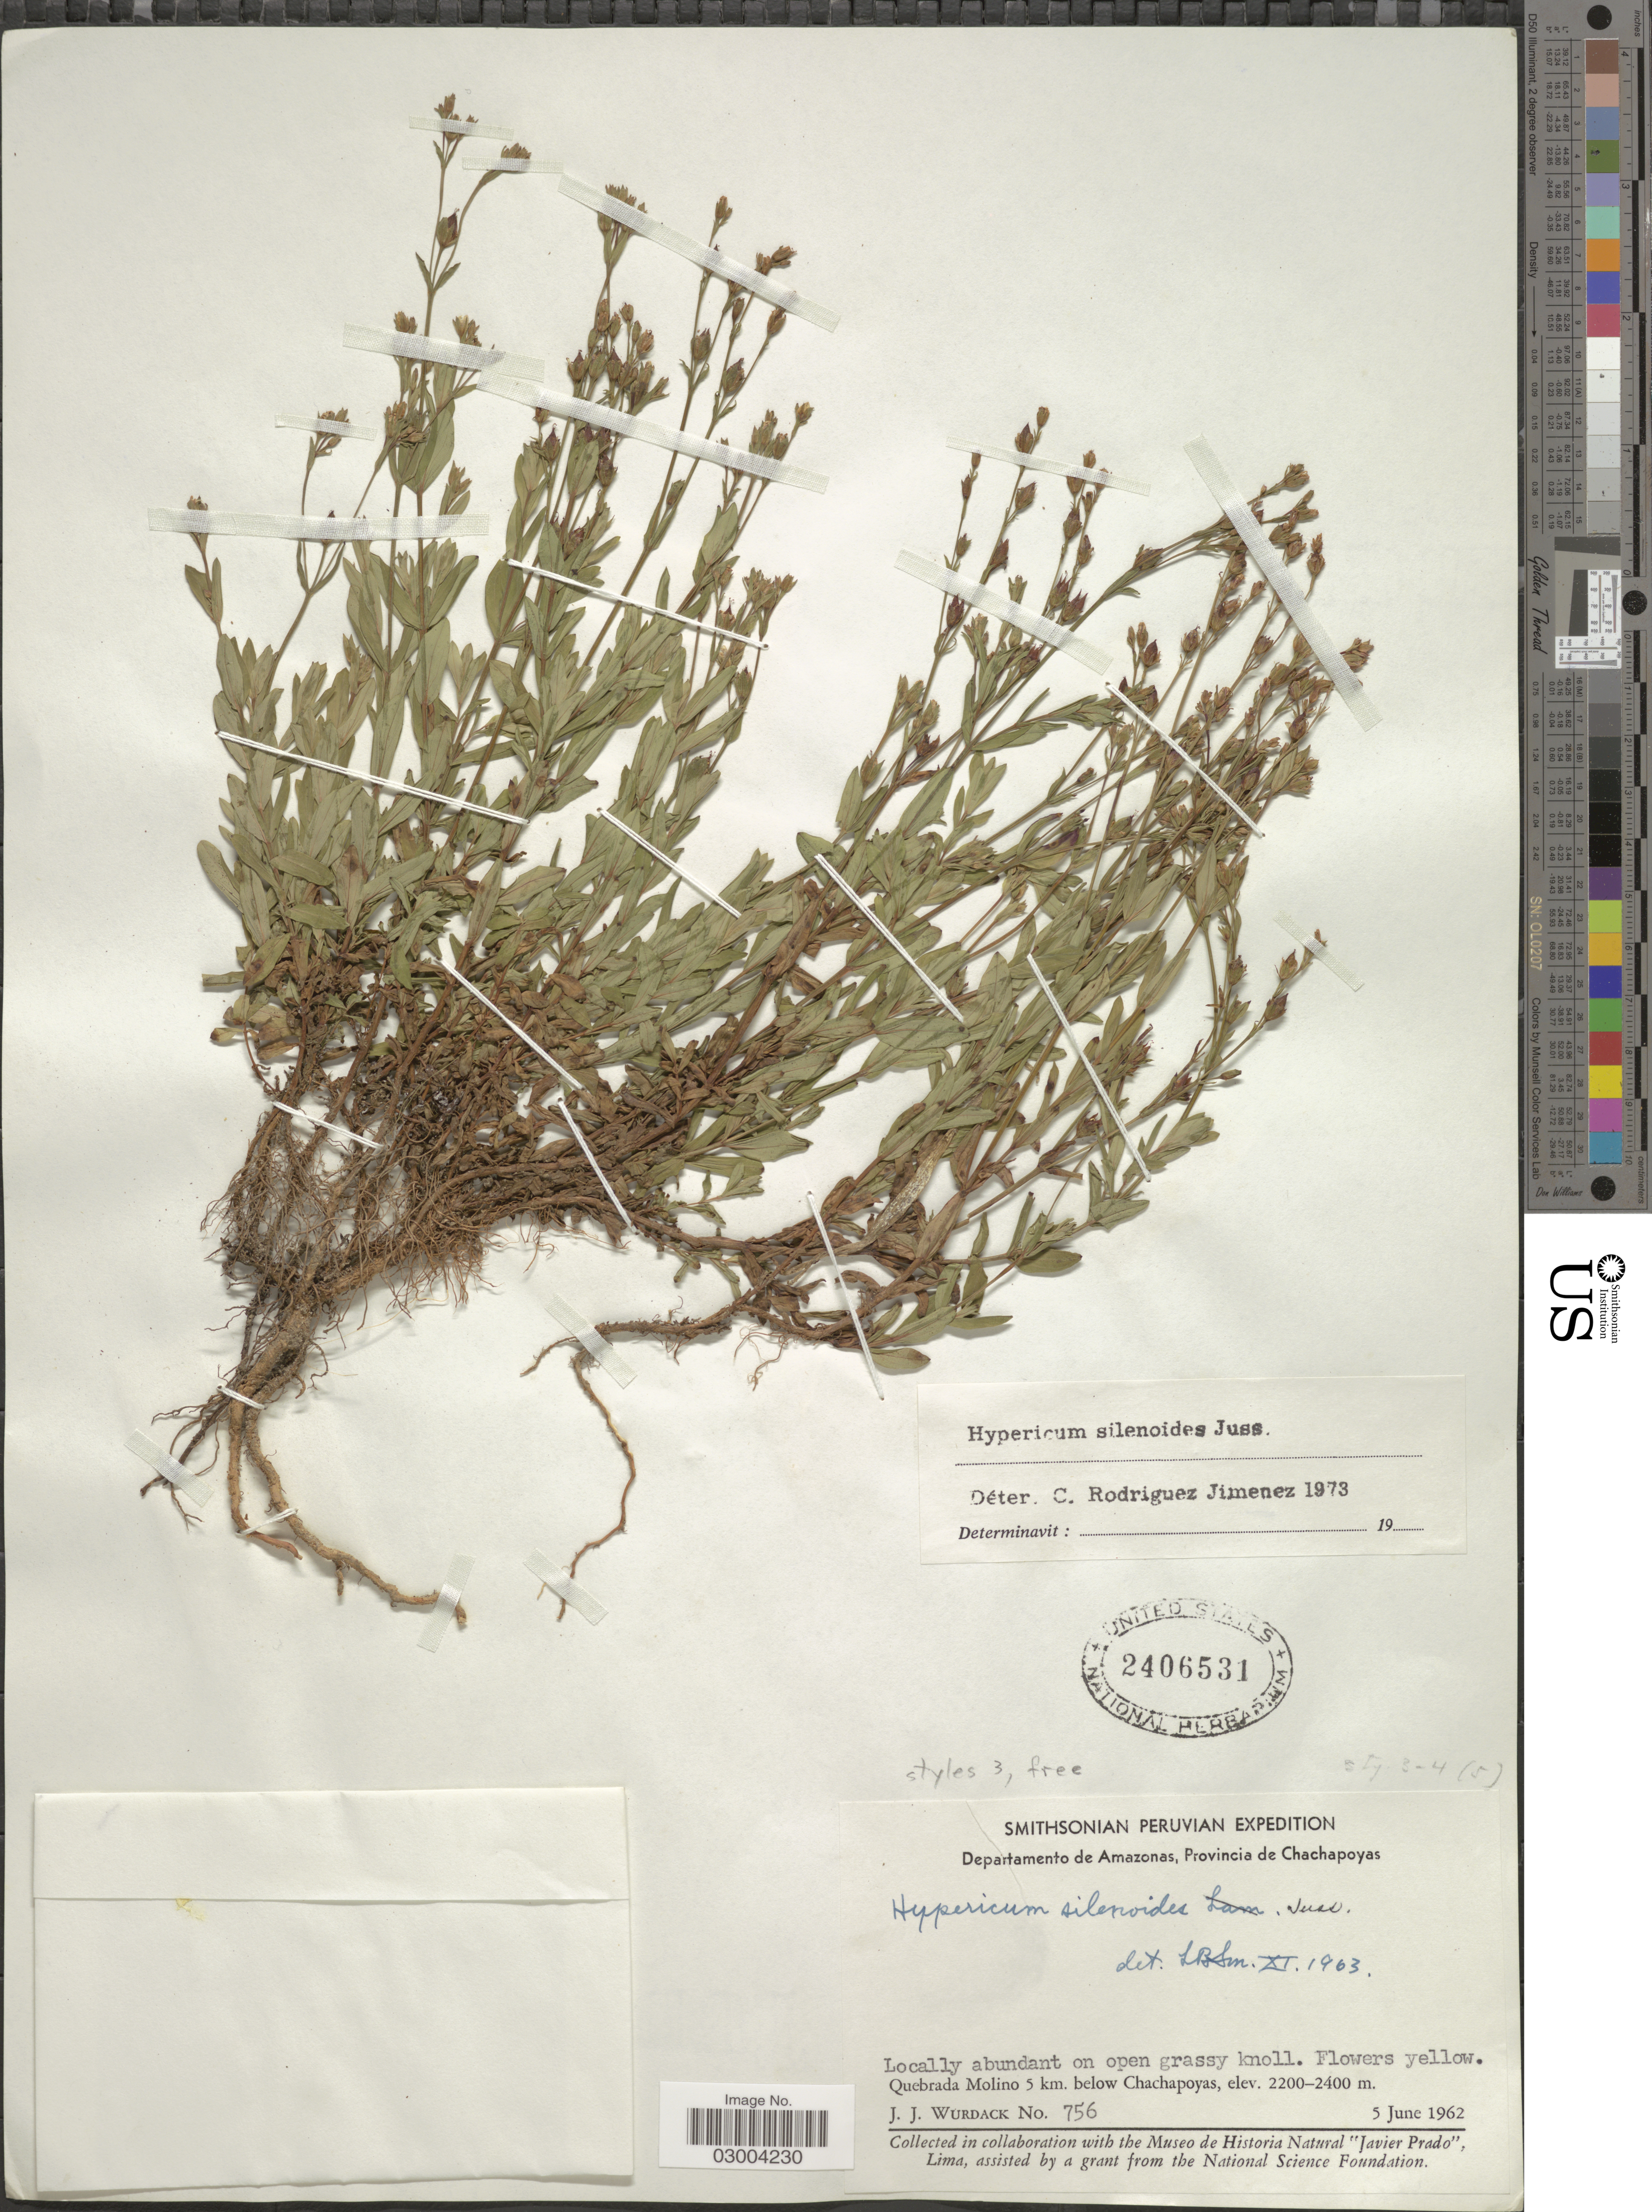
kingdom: Plantae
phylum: Tracheophyta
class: Magnoliopsida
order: Malpighiales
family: Hypericaceae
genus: Hypericum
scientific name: Hypericum silenoides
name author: Juss.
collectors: J. J. Wurdack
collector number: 756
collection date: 1962-06-05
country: Peru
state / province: Amazonas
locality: Departamento de Amazonas, Provincia de Chachapoyas. Quebrada Molino 5 km. below Chachapoyas.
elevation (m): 2200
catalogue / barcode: US 2406531